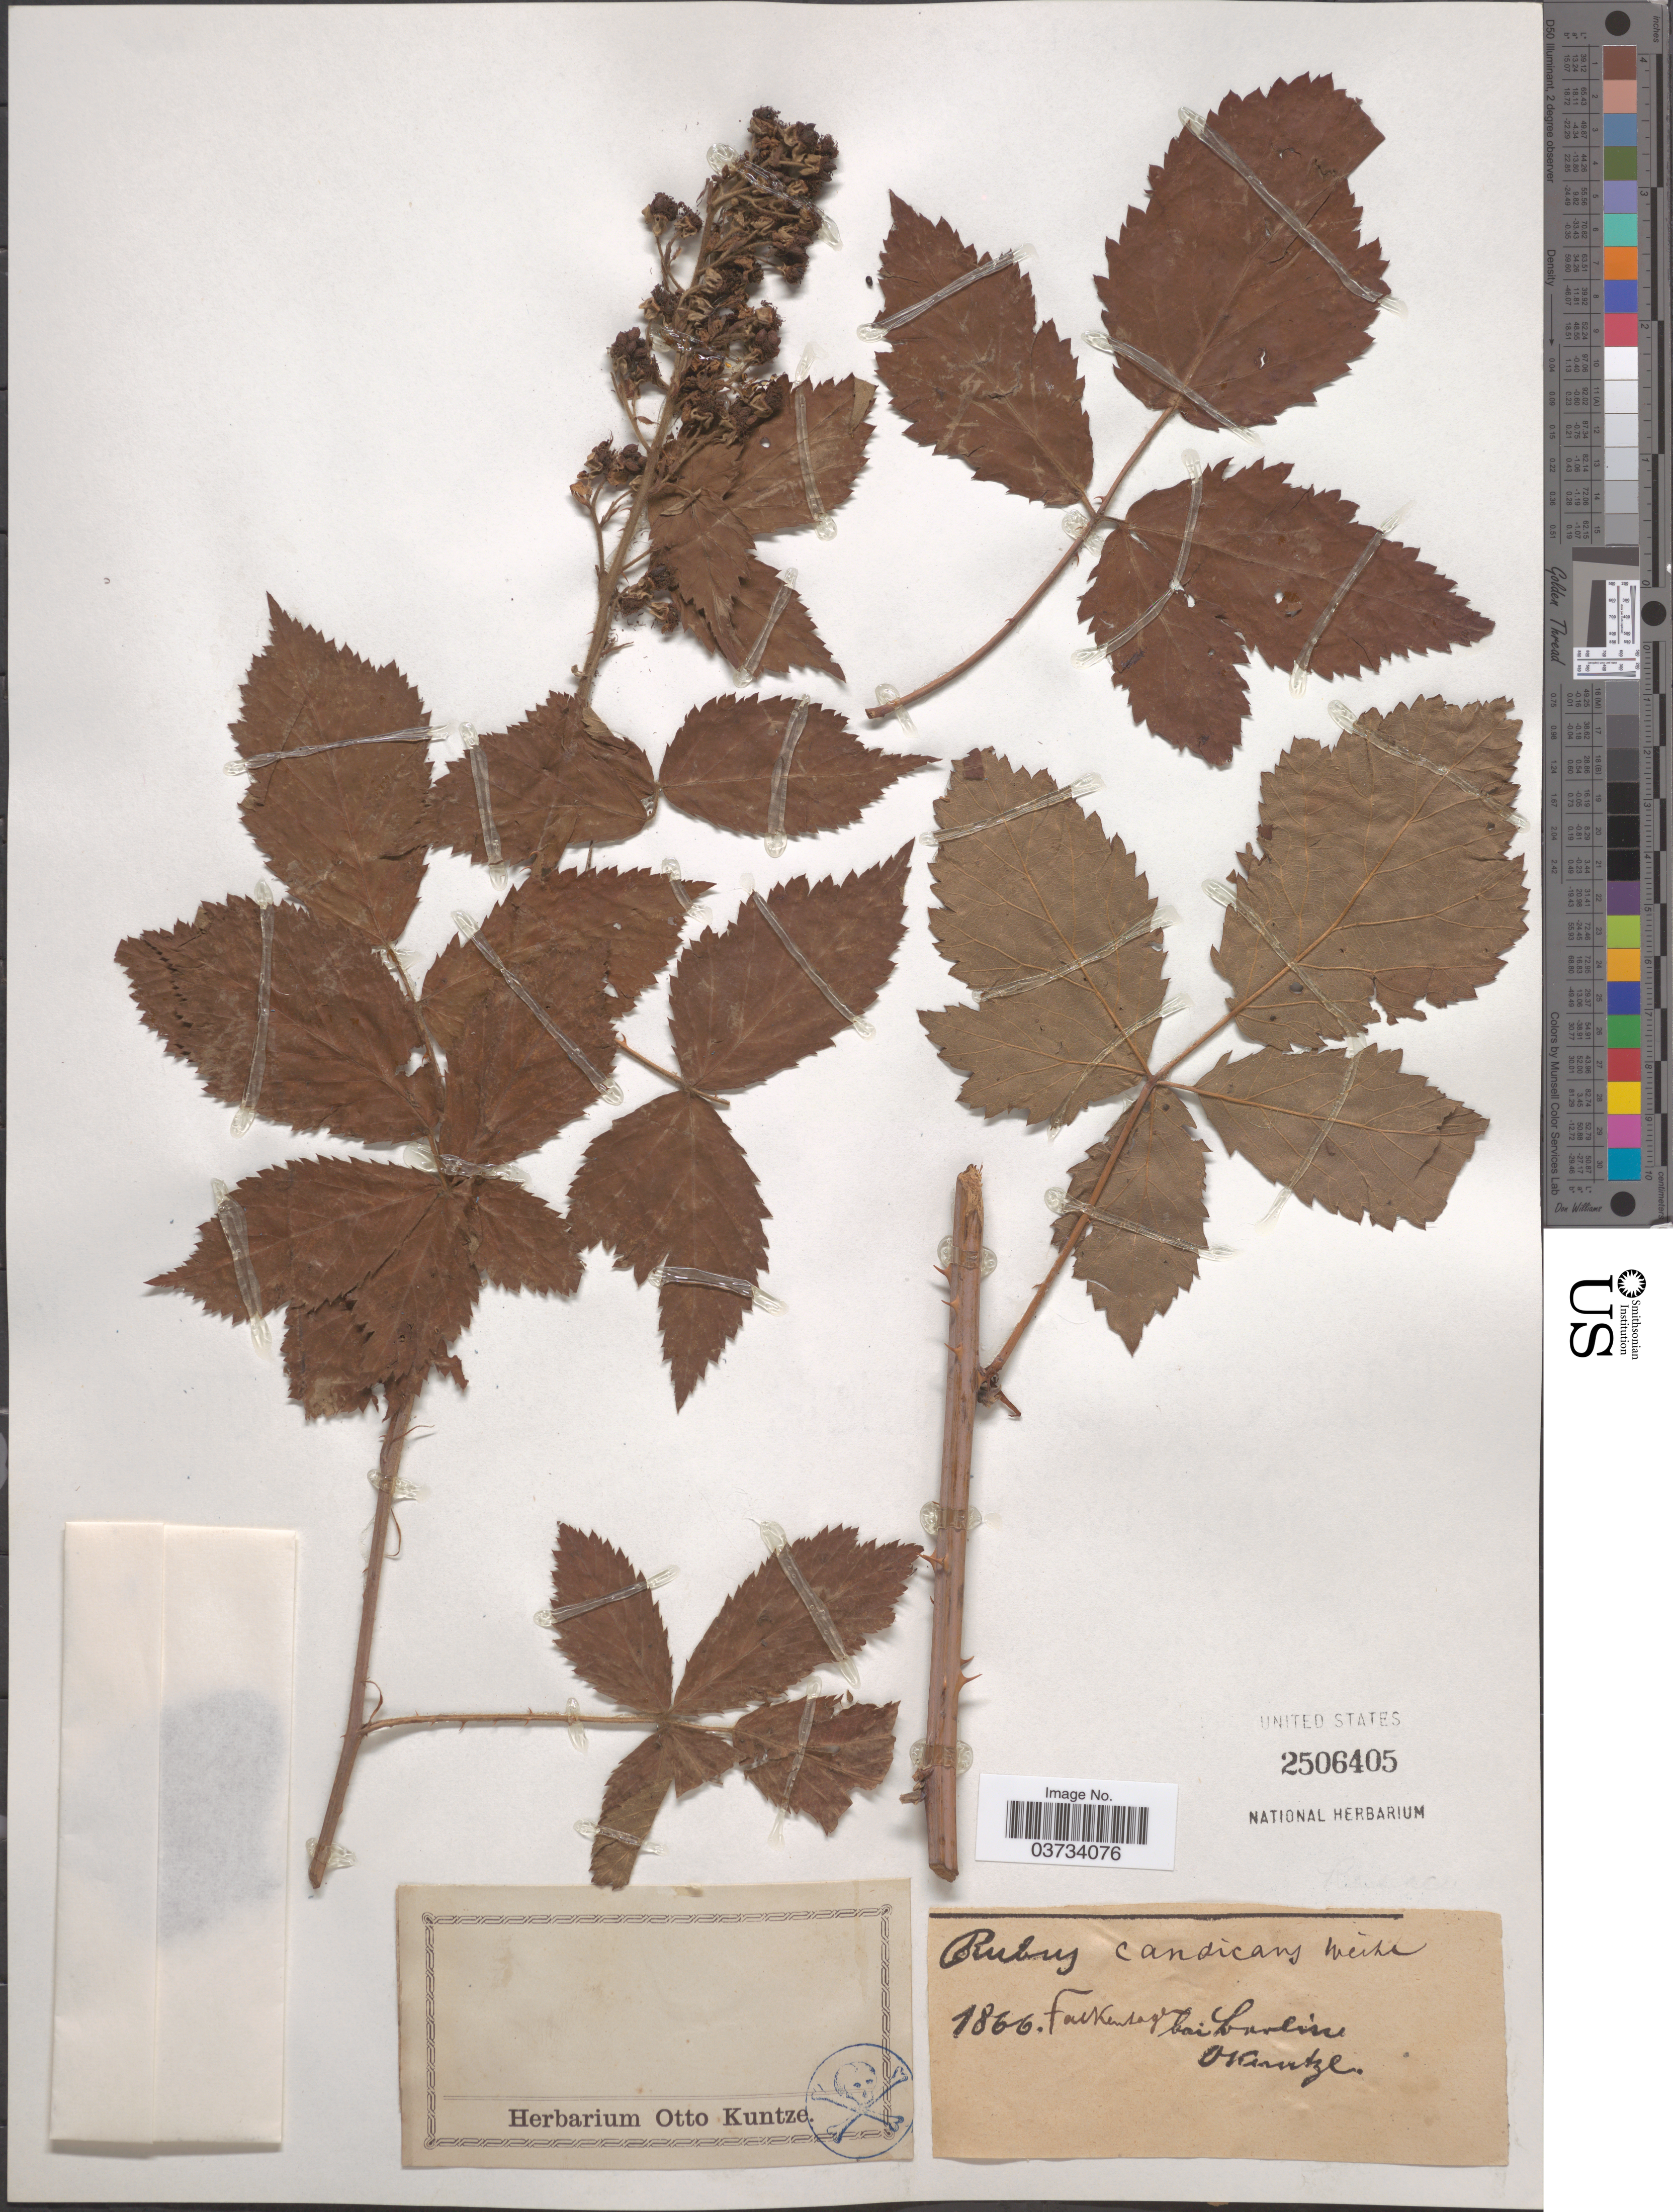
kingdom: Plantae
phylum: Tracheophyta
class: Magnoliopsida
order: Rosales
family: Rosaceae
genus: Rubus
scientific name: Rubus candicans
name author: Weihe ex Rchb.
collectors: C.E.O. Kuntze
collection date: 1866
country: Germany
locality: Falkenhagen bei Berlin. [interpreted]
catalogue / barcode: US 2506405